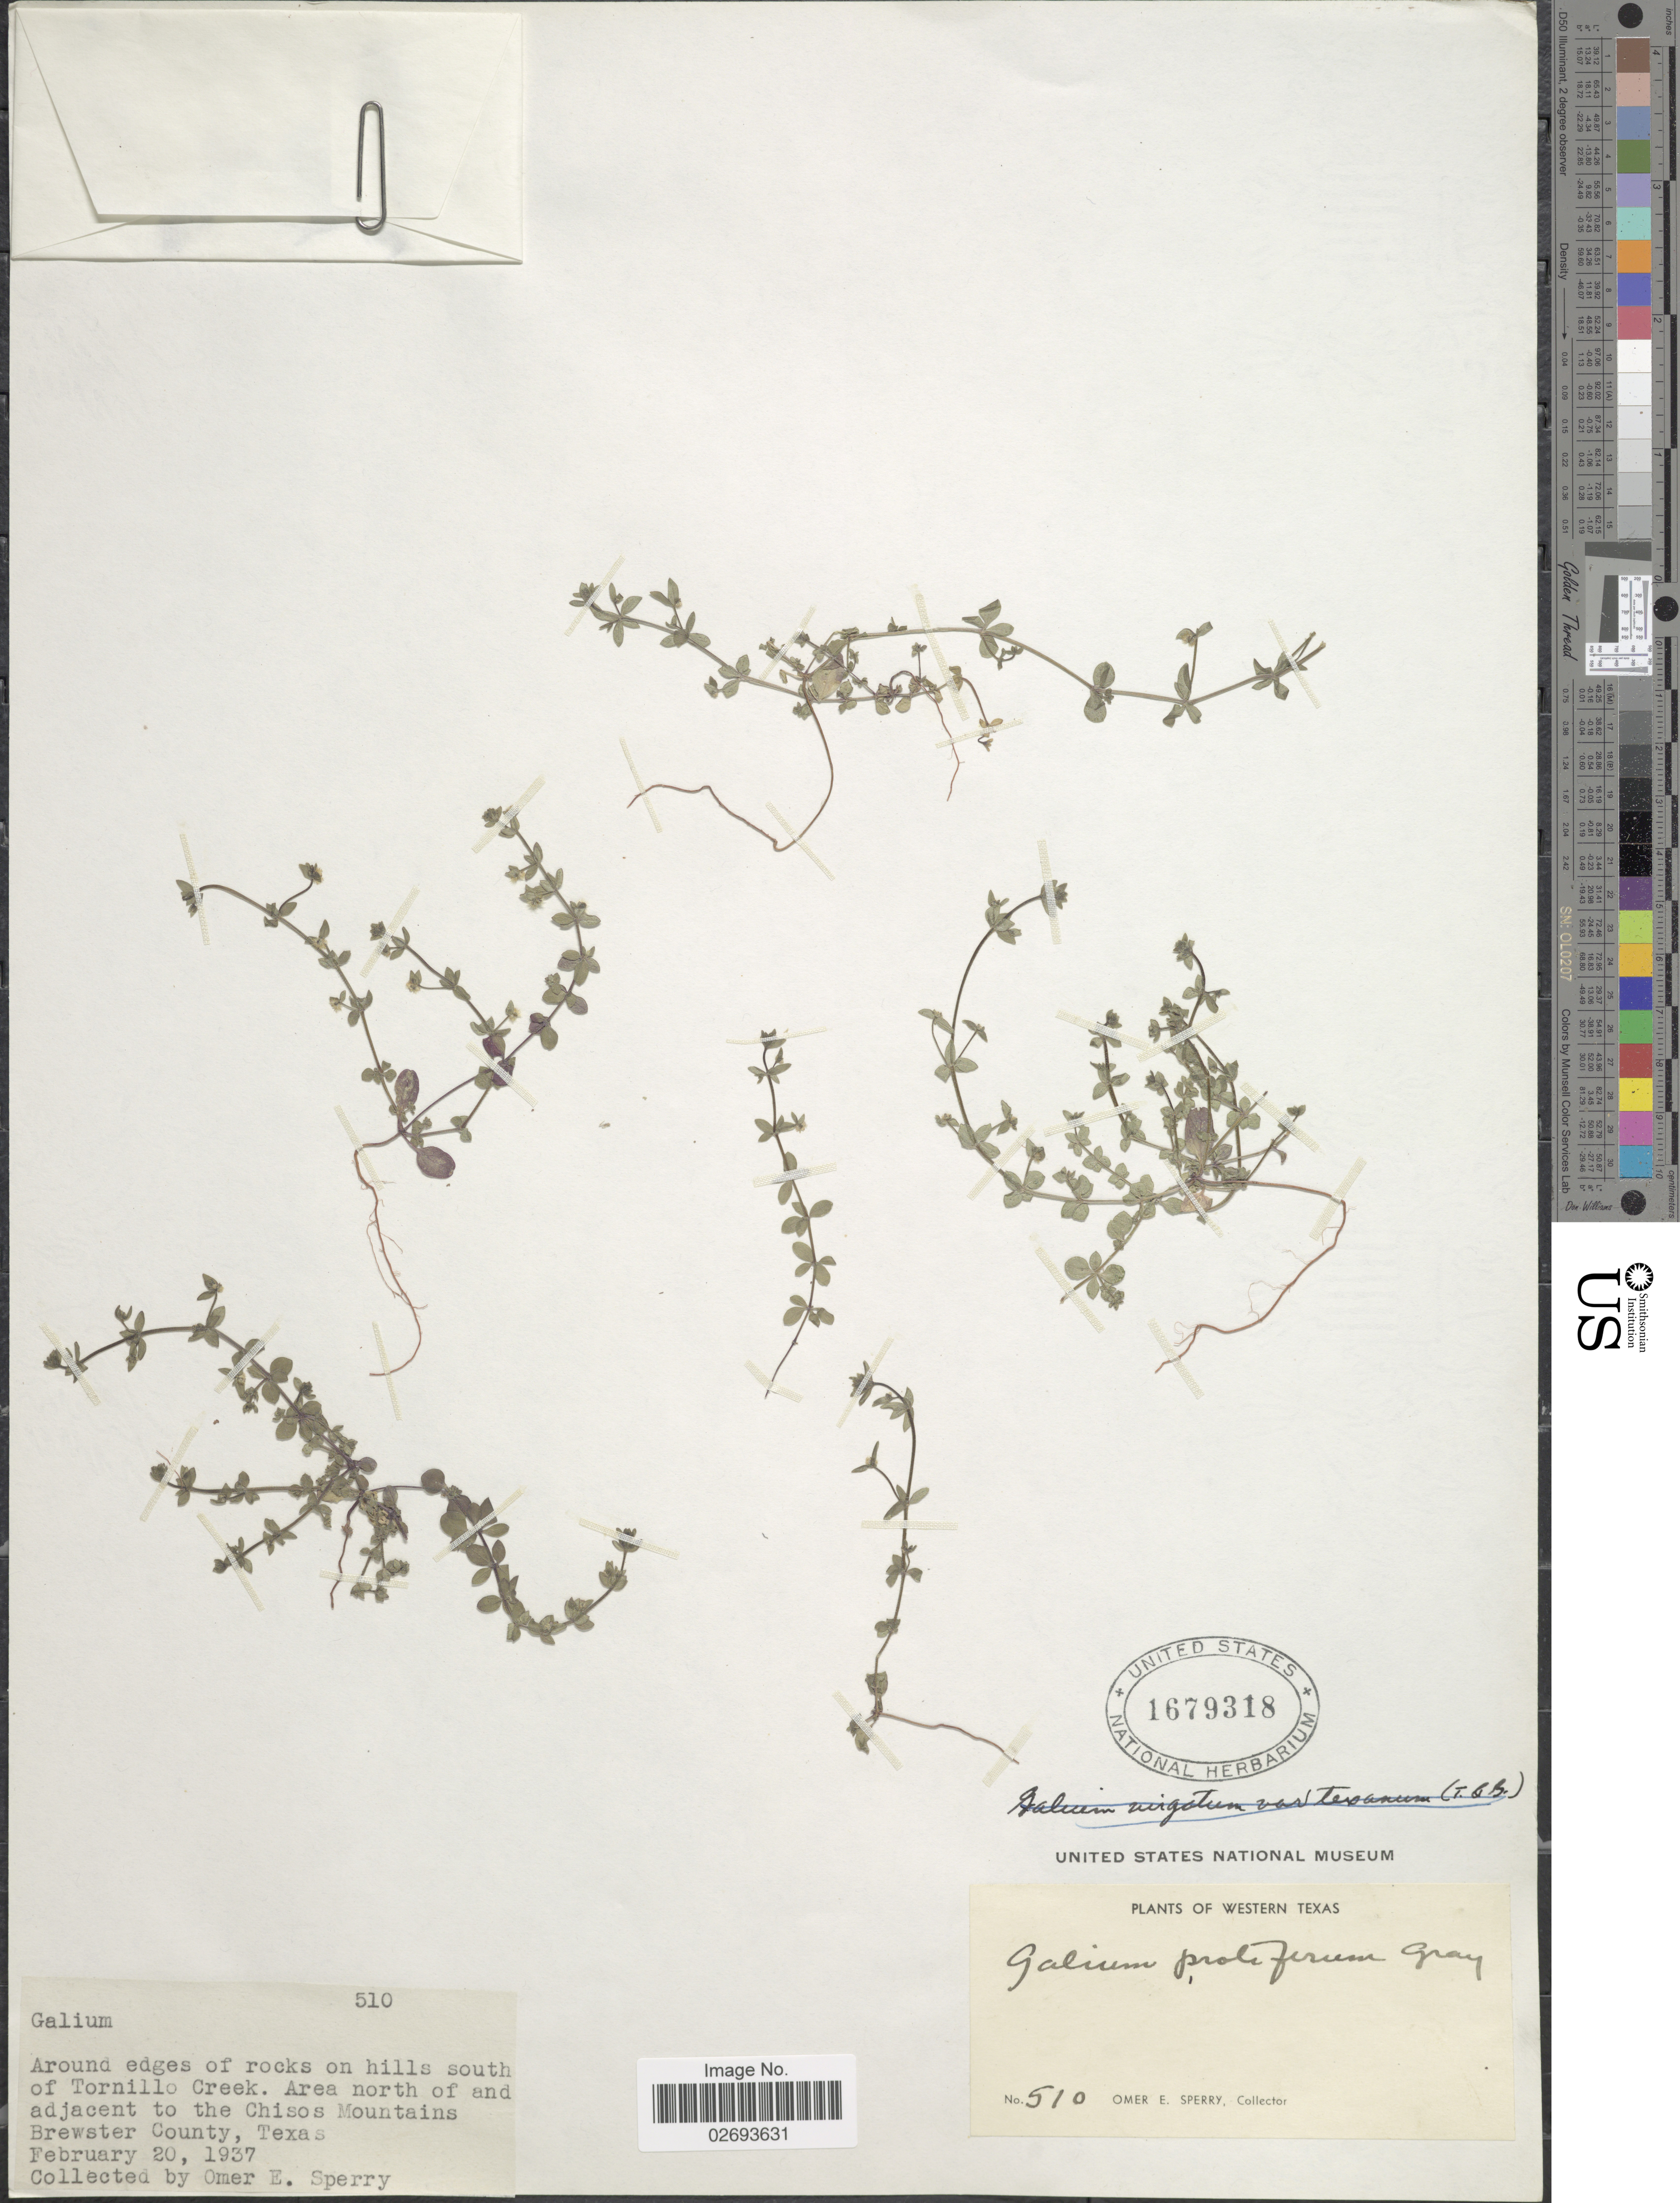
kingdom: Plantae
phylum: Tracheophyta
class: Magnoliopsida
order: Gentianales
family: Rubiaceae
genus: Galium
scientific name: Galium proliferum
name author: A. Gray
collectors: O. E. Sperry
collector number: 510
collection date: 1937-02-20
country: United States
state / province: Texas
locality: Western Texas, Around edges of rocks on hills south of Tornillo Creek. Area north of and adjacent to the Chisos Mountains, Brewster County.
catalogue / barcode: US 1679318